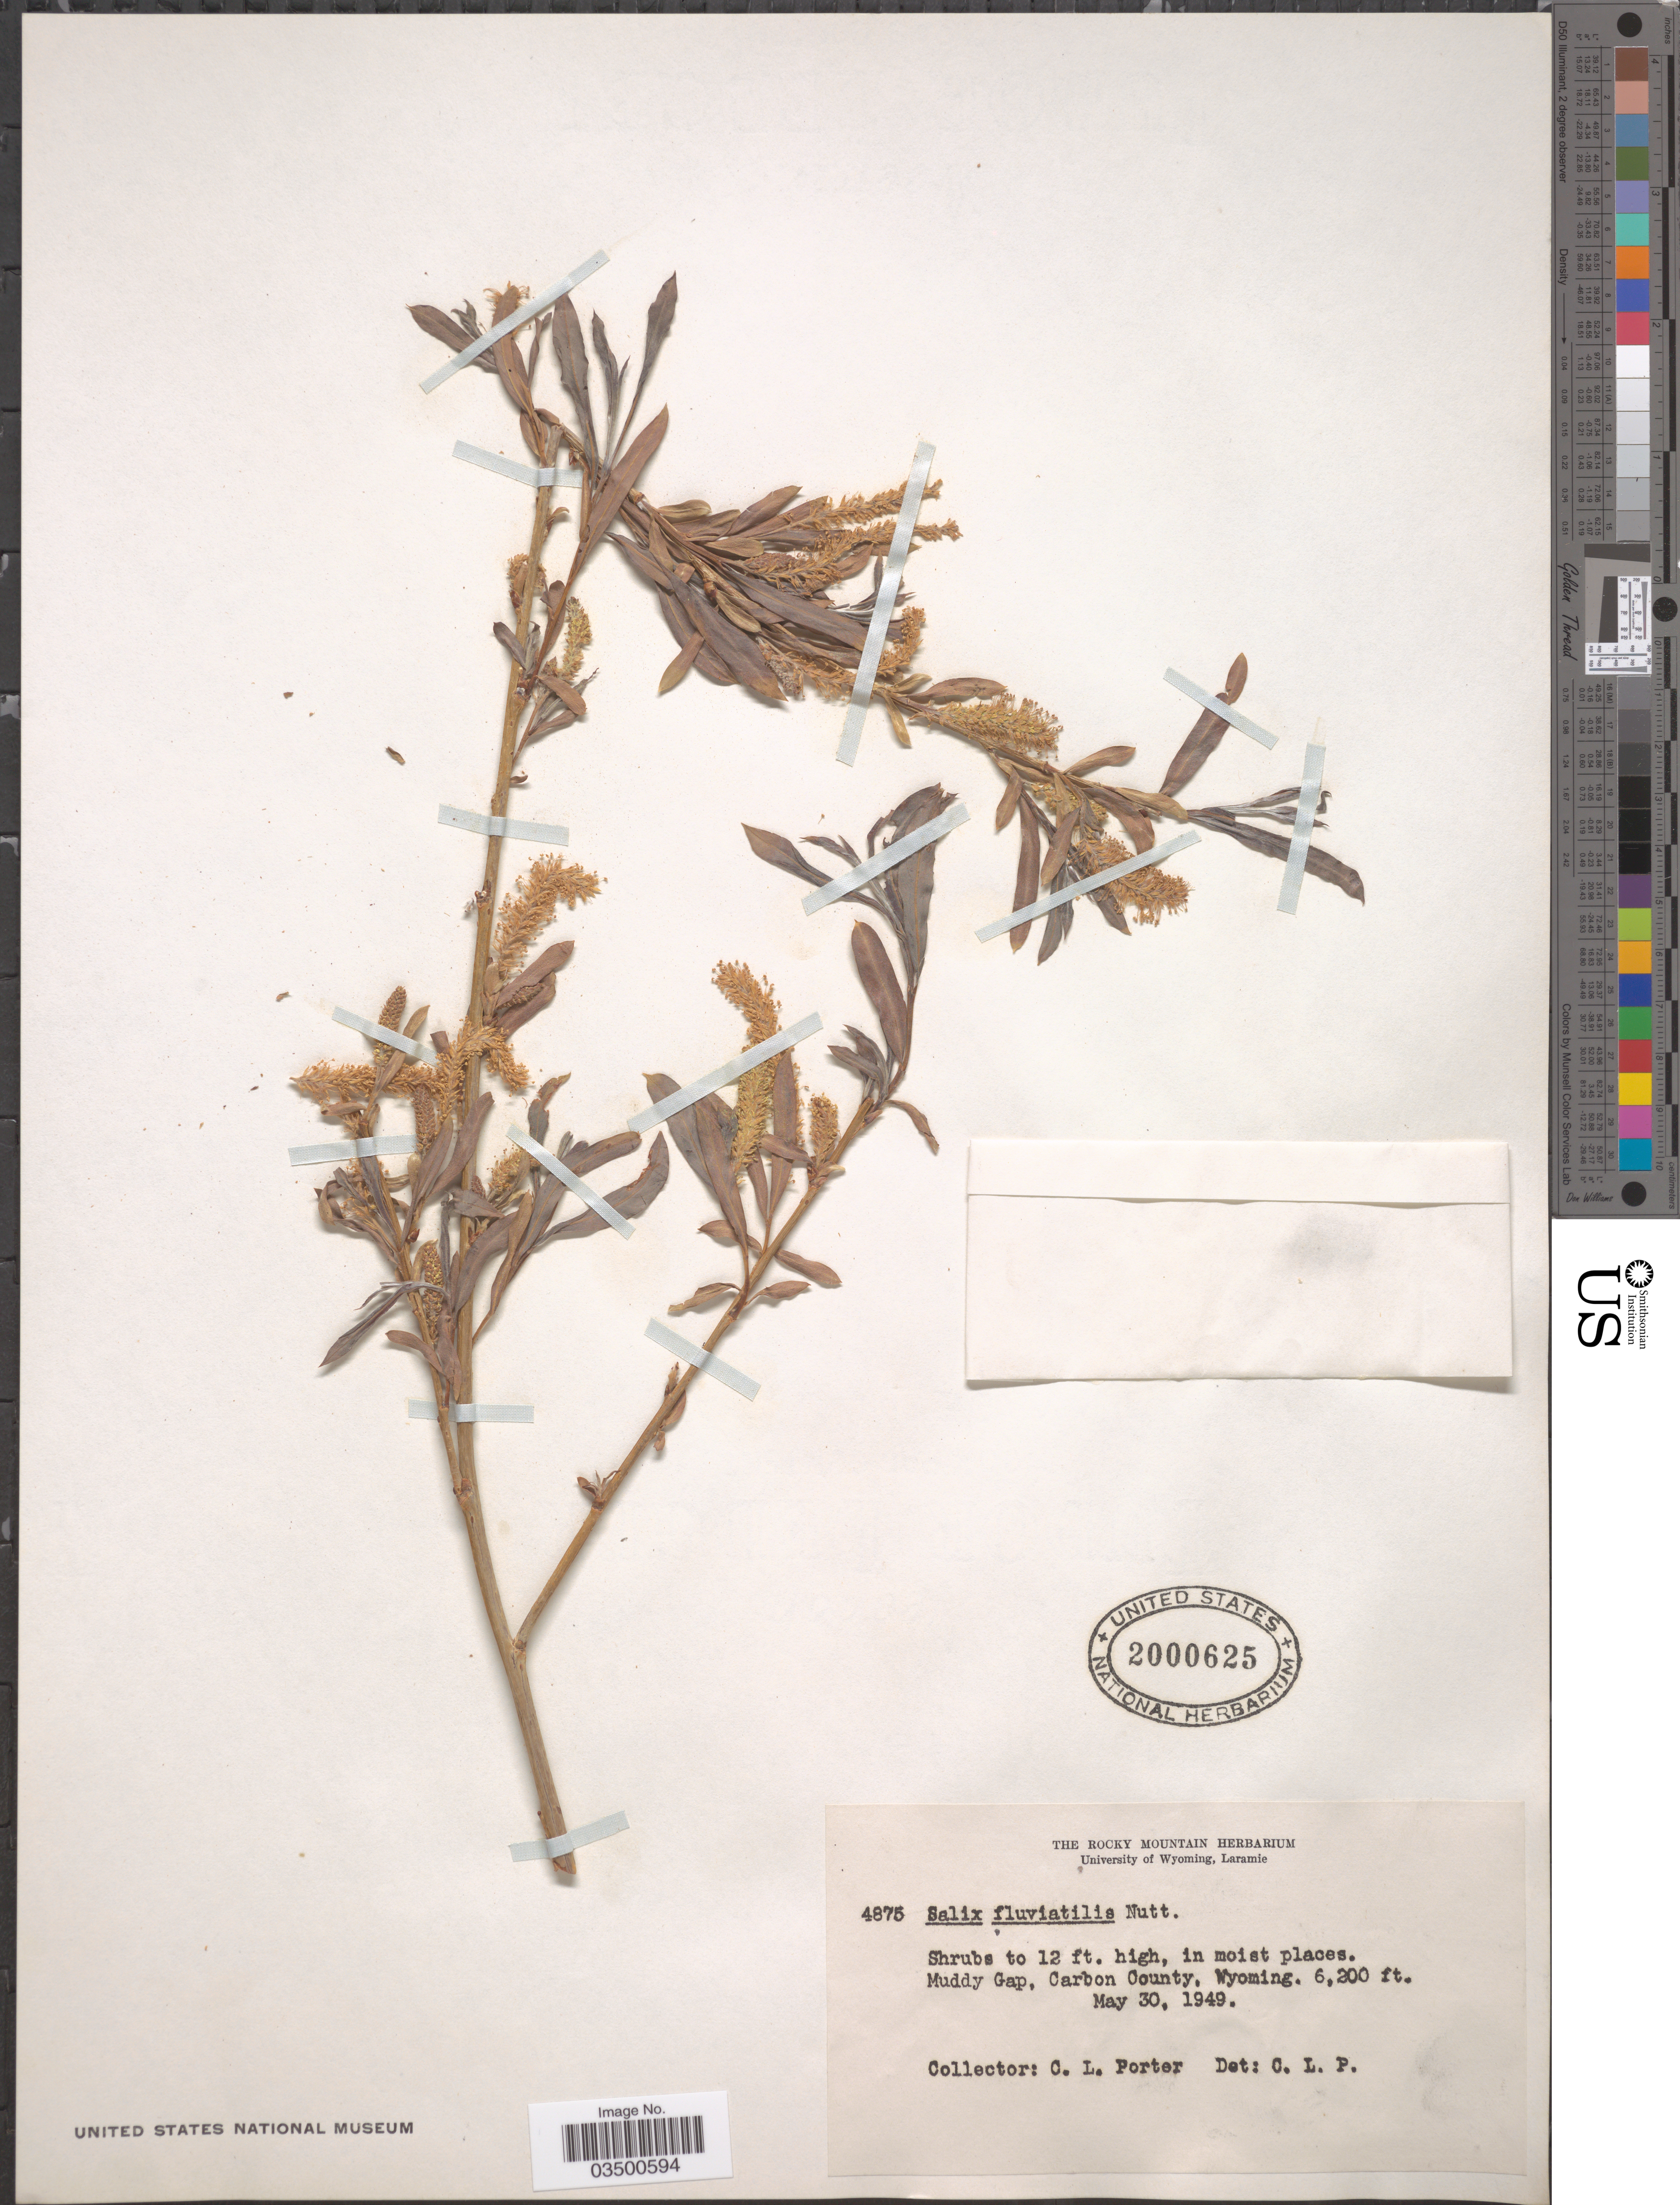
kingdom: Plantae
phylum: Tracheophyta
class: Magnoliopsida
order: Malpighiales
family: Salicaceae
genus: Salix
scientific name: Salix fluviatilis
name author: Nutt.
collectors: C. L. Porter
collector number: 4875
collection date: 1949-05-30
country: United States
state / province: Wyoming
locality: Muddy Gap, Carbon County.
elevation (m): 1890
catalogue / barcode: US 2000625